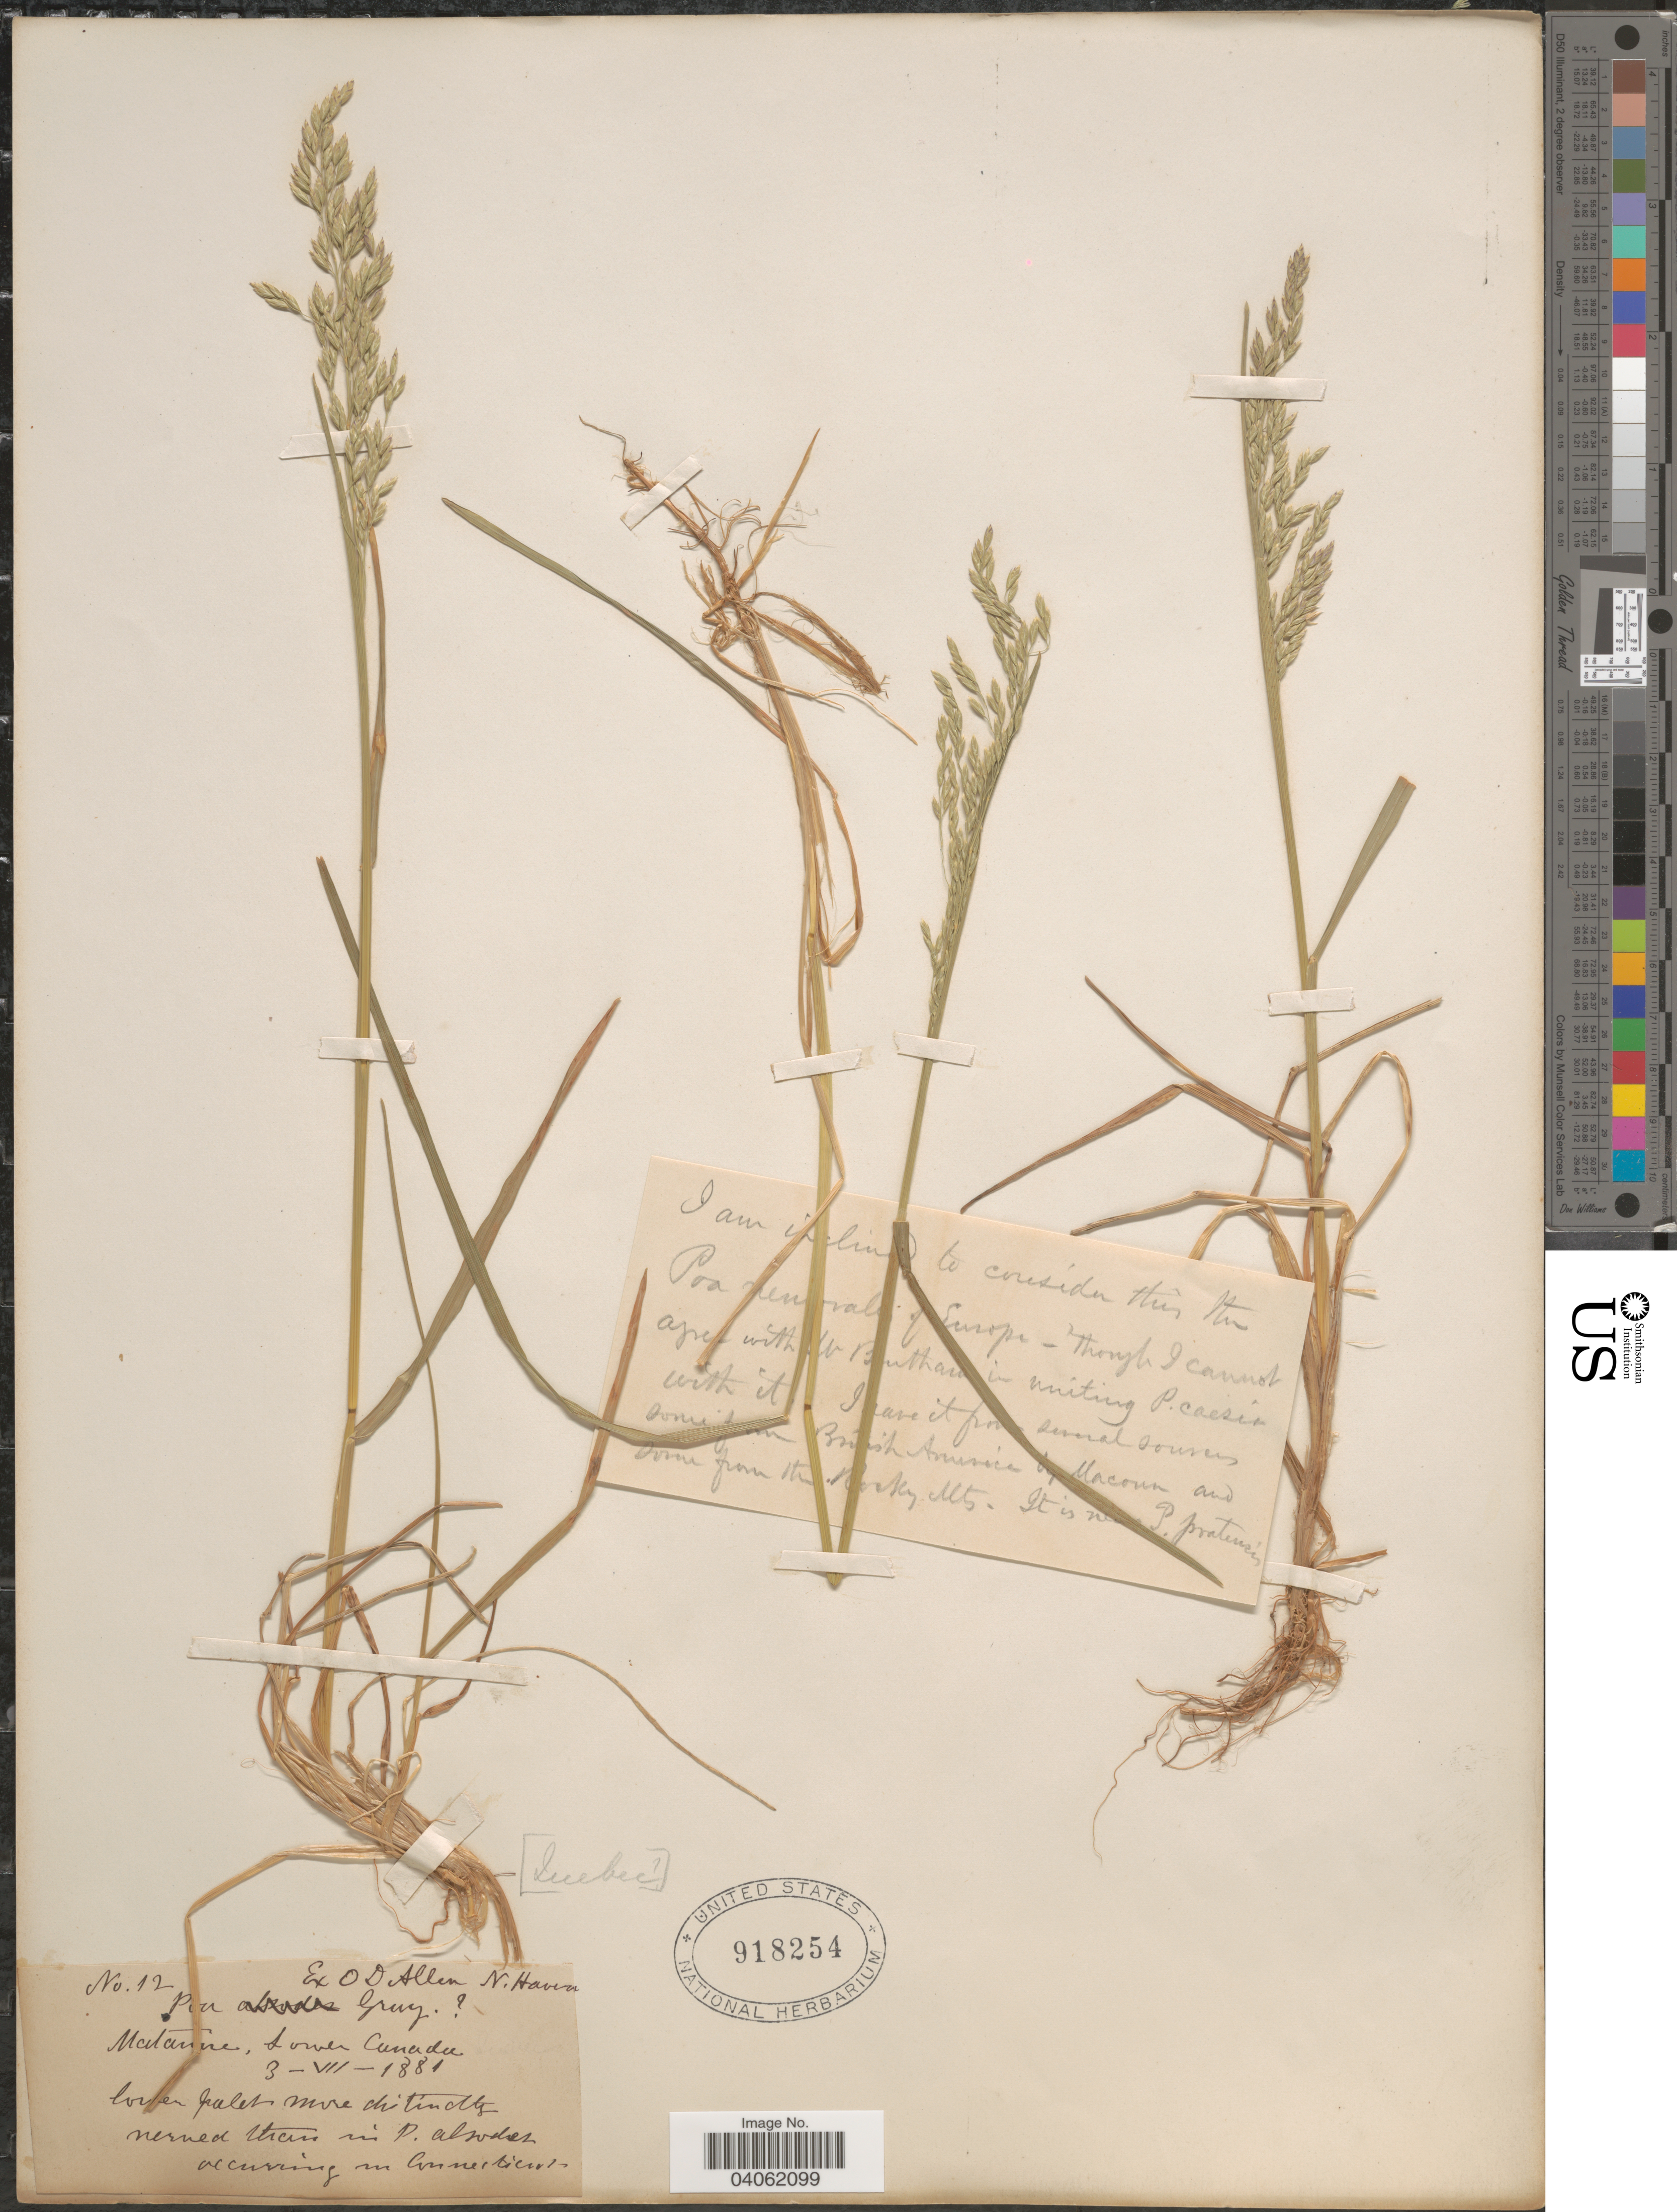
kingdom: Plantae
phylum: Tracheophyta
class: Liliopsida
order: Poales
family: Poaceae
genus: Poa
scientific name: Poa pratensis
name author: L.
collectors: O. D. Allen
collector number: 12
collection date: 1881-07-03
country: Canada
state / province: Quebec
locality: Matanne, Lower Canada.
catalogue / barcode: US 918254